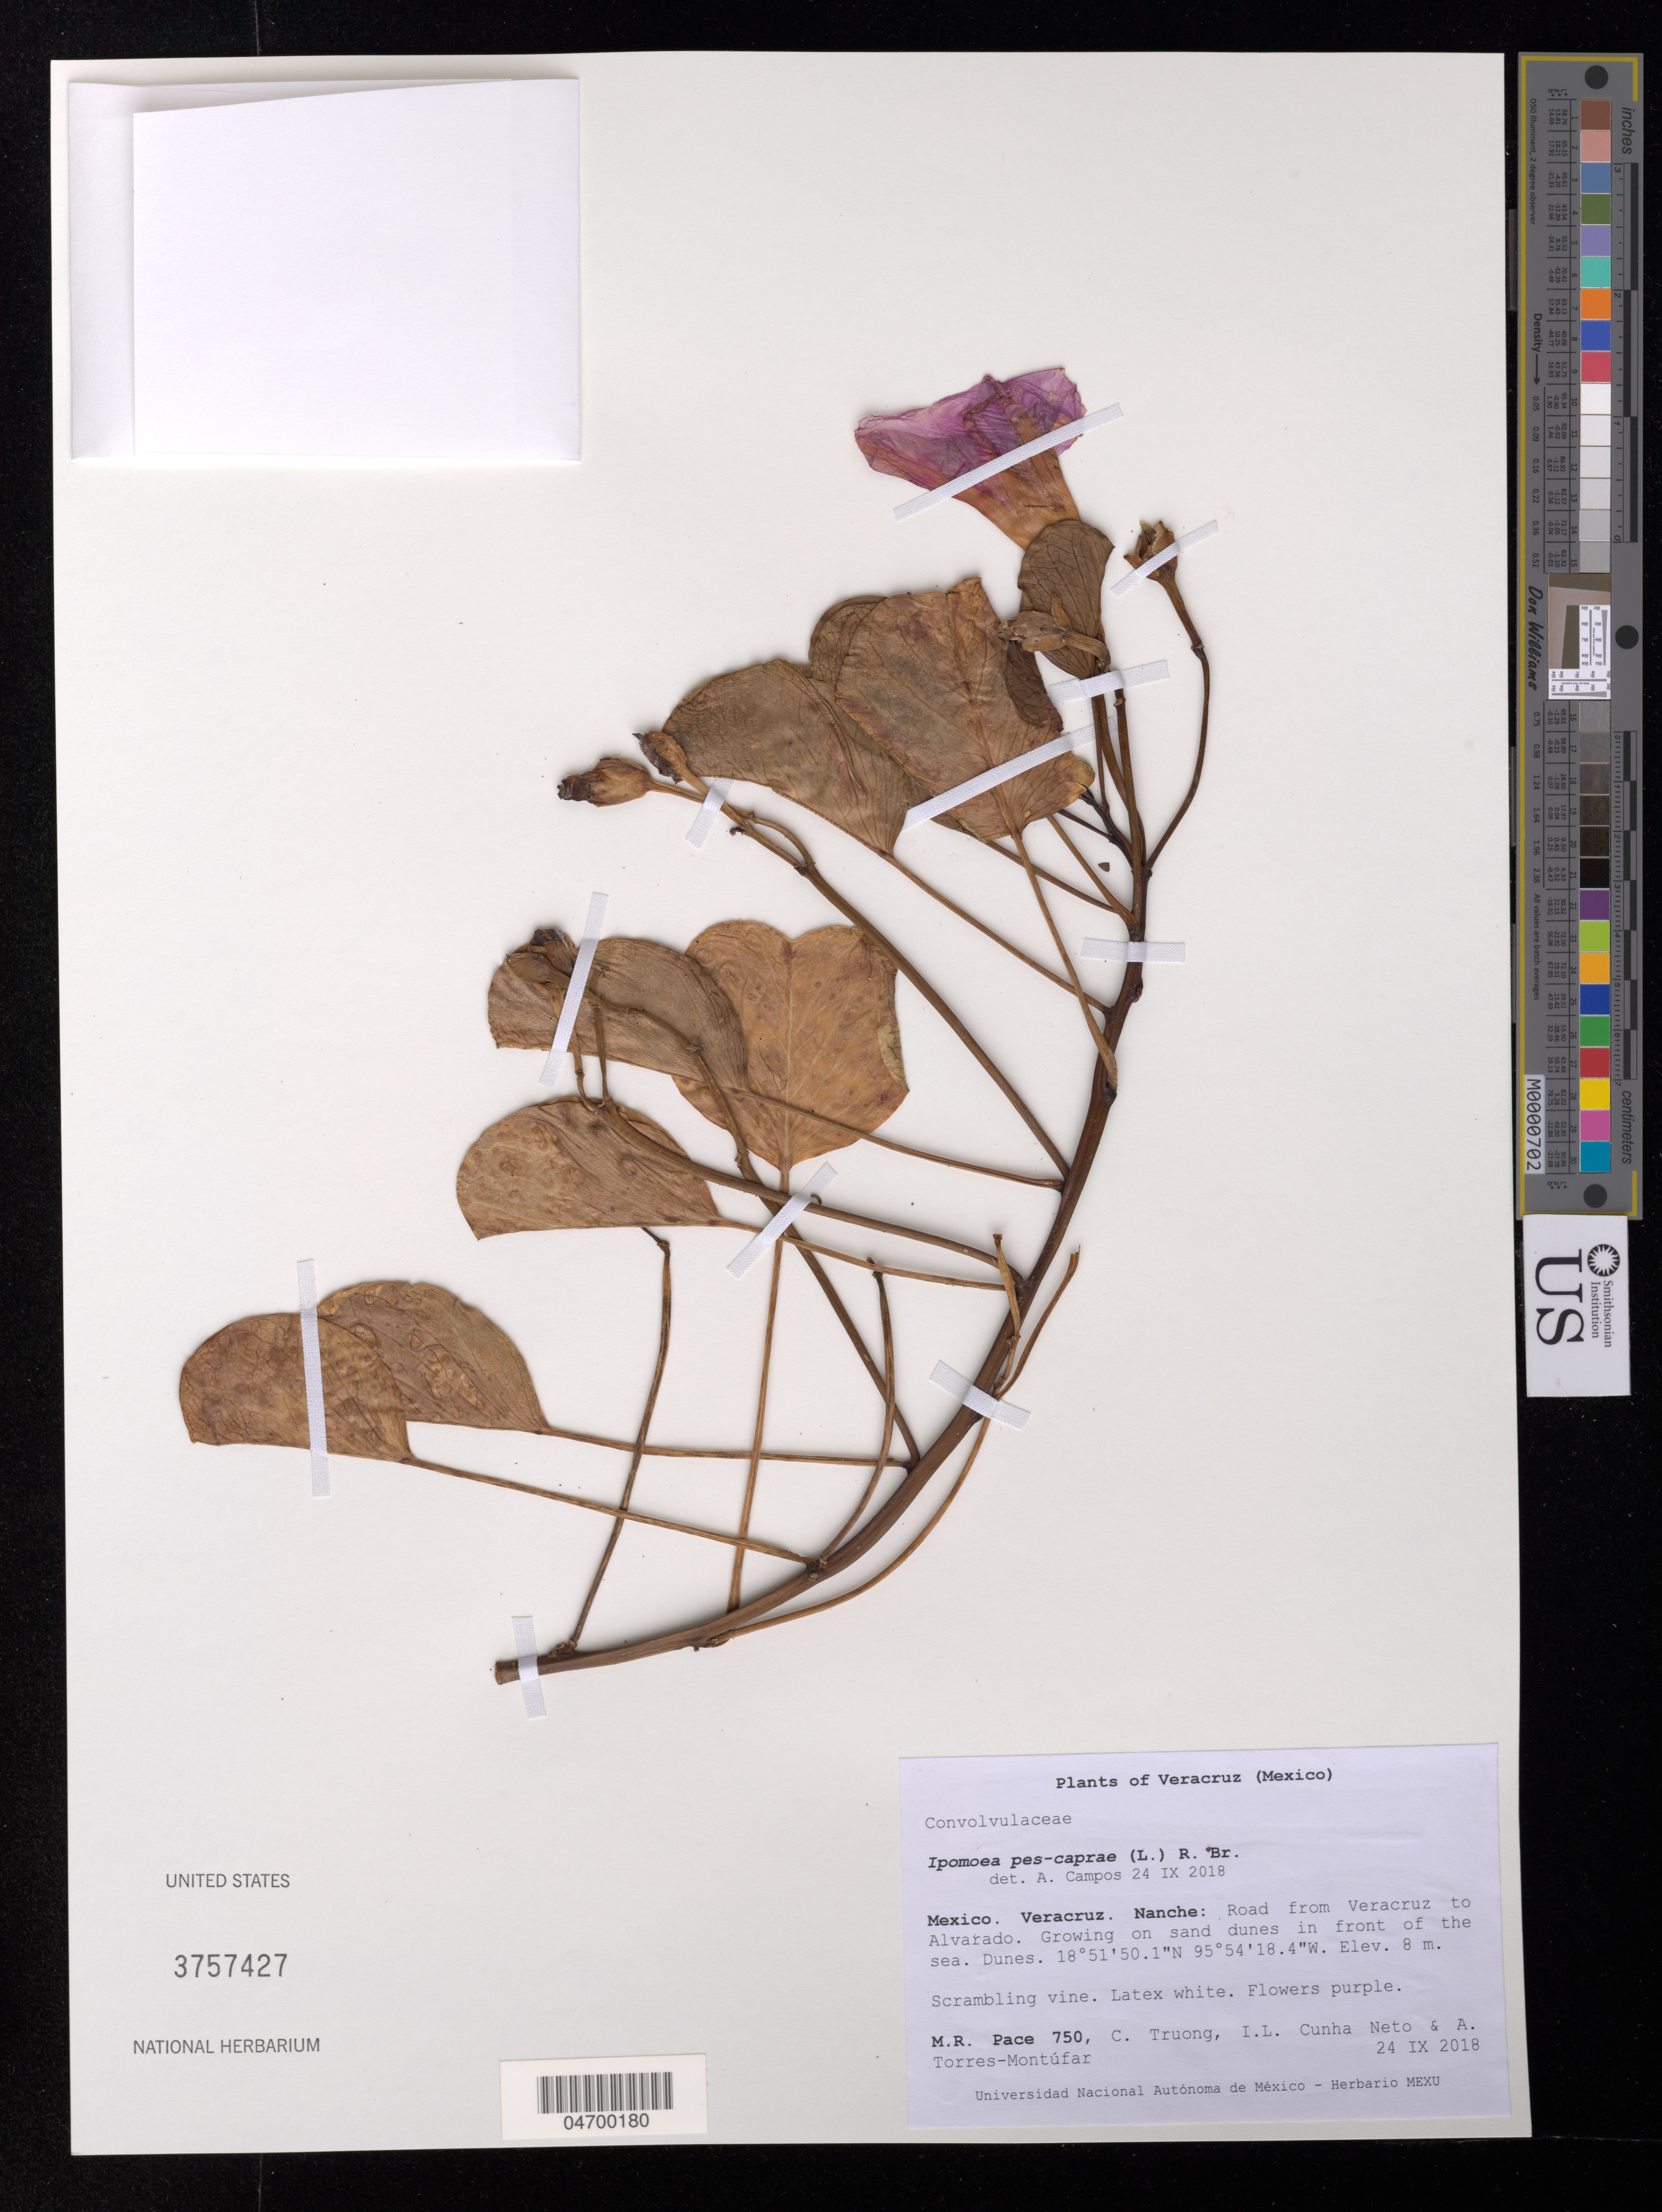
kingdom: Plantae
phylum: Tracheophyta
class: Magnoliopsida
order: Solanales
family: Convolvulaceae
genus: Ipomoea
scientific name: Ipomoea pes-caprae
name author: (L.) R. Br.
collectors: M. R. Pace, C. Truong, I. L. Cunha Neto & A. Torres-Montúfar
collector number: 750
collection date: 2018-09-24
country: Mexico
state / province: Veracruz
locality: Veracruz. Nanche: Road from Veracruz to Alvarado.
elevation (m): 8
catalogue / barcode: US 3757427